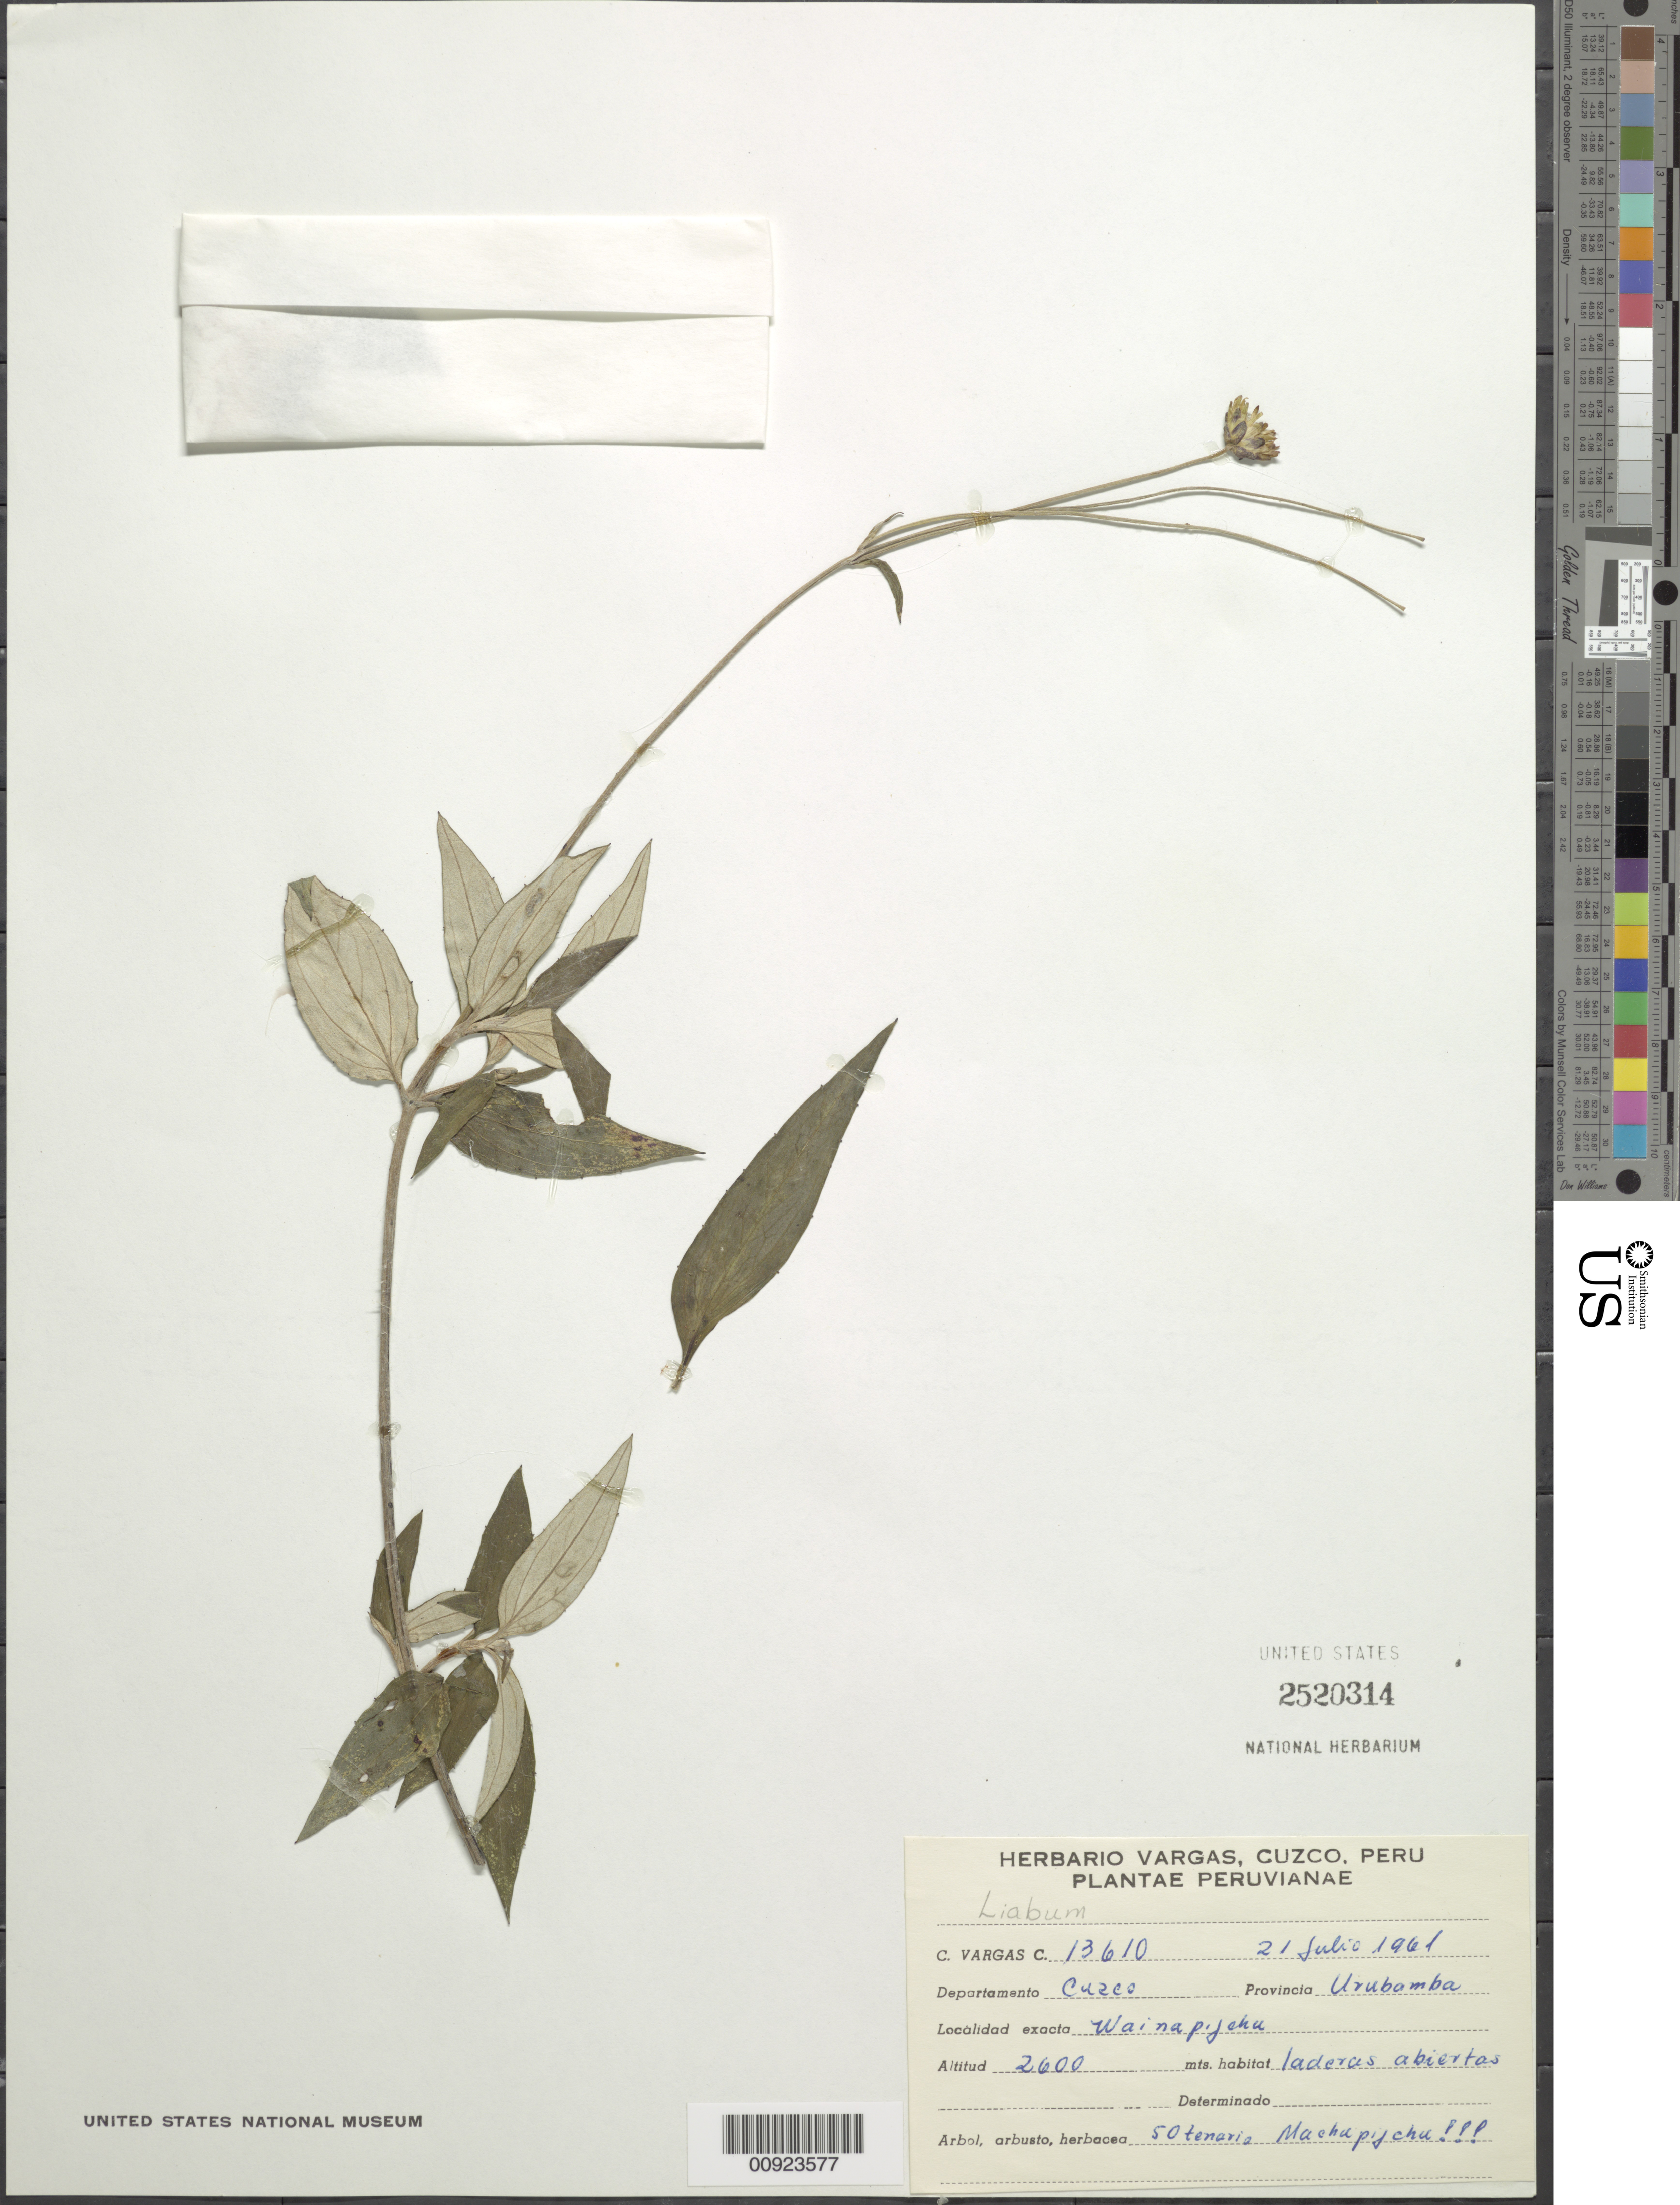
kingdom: Plantae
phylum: Tracheophyta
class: Magnoliopsida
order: Asterales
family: Asteraceae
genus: Munnozia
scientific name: Munnozia sp.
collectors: C. Vargas C.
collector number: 13610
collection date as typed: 21 July 1961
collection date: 1961-07-21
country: Peru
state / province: Cusco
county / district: Canas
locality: urubamba, Wainapijehu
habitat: Laderas abiertas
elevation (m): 2600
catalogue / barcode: US 2520314